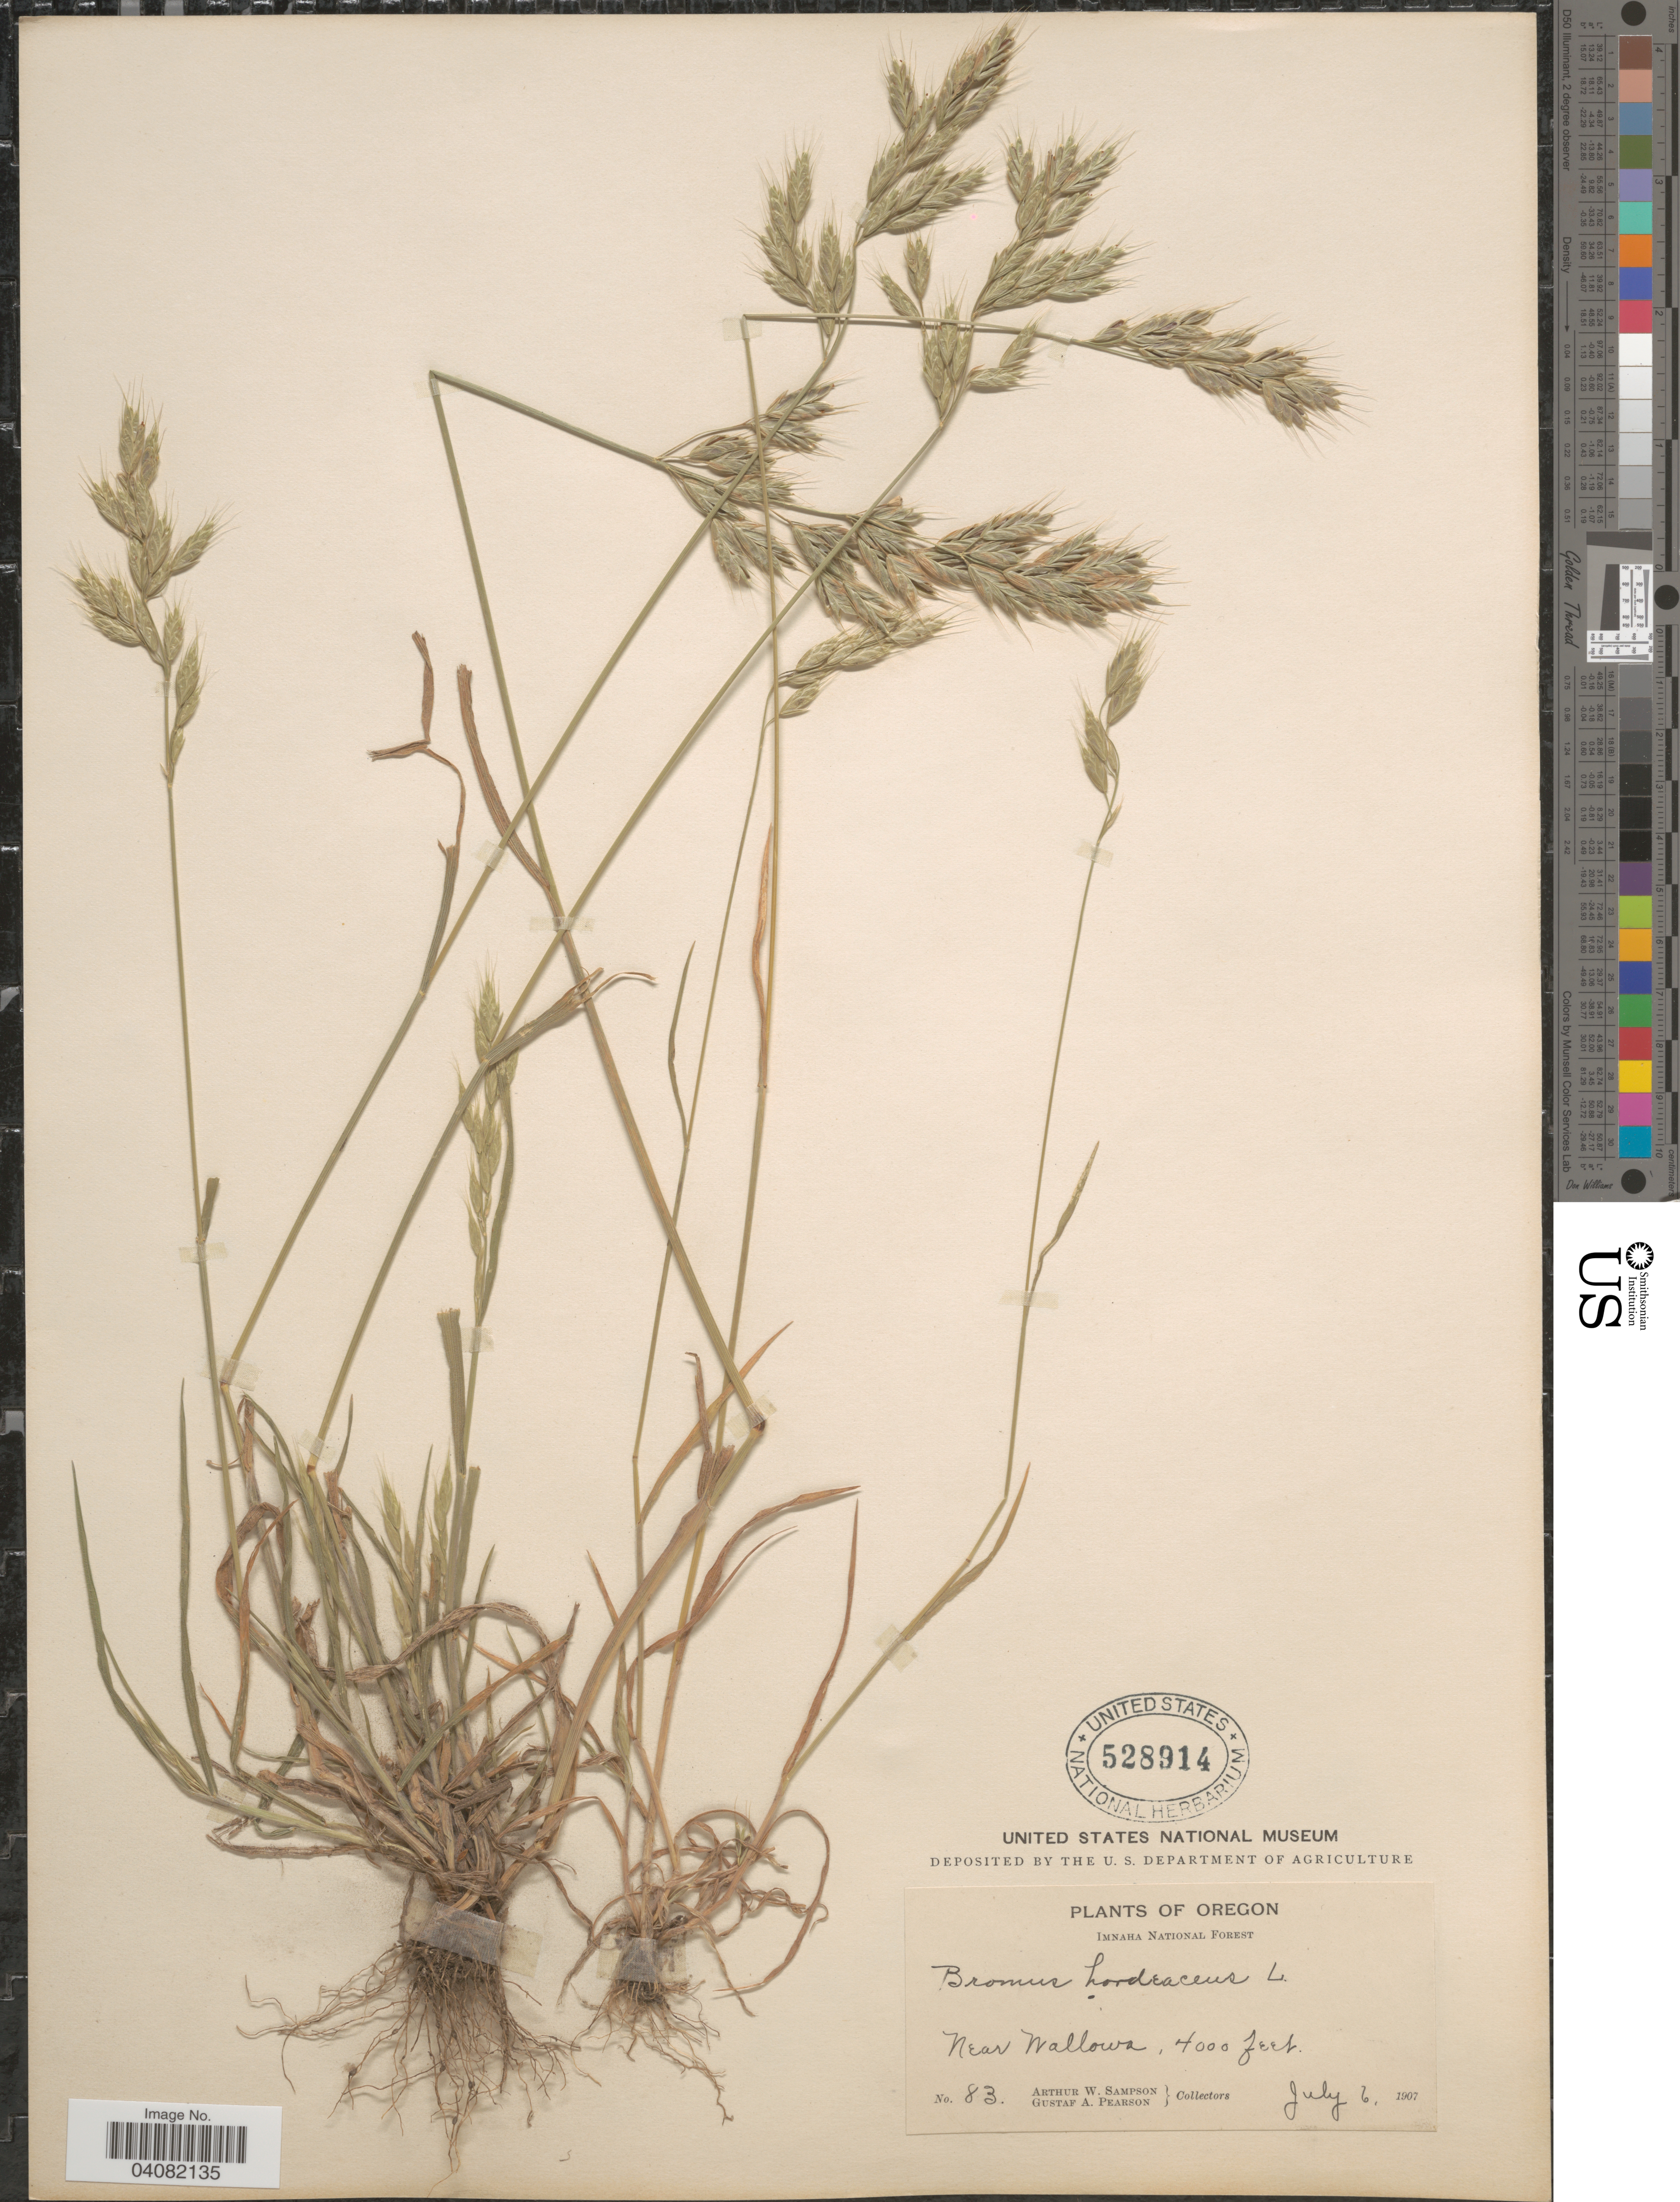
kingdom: Plantae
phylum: Tracheophyta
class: Liliopsida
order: Poales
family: Poaceae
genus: Bromus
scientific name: Bromus hordeaceus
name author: L.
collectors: A. Sampson & G. Pearson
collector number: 83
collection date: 1907-07-06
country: United States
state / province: Oregon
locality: Imnaha National Forest. Near Wallowa.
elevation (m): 1219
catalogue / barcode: US 528914